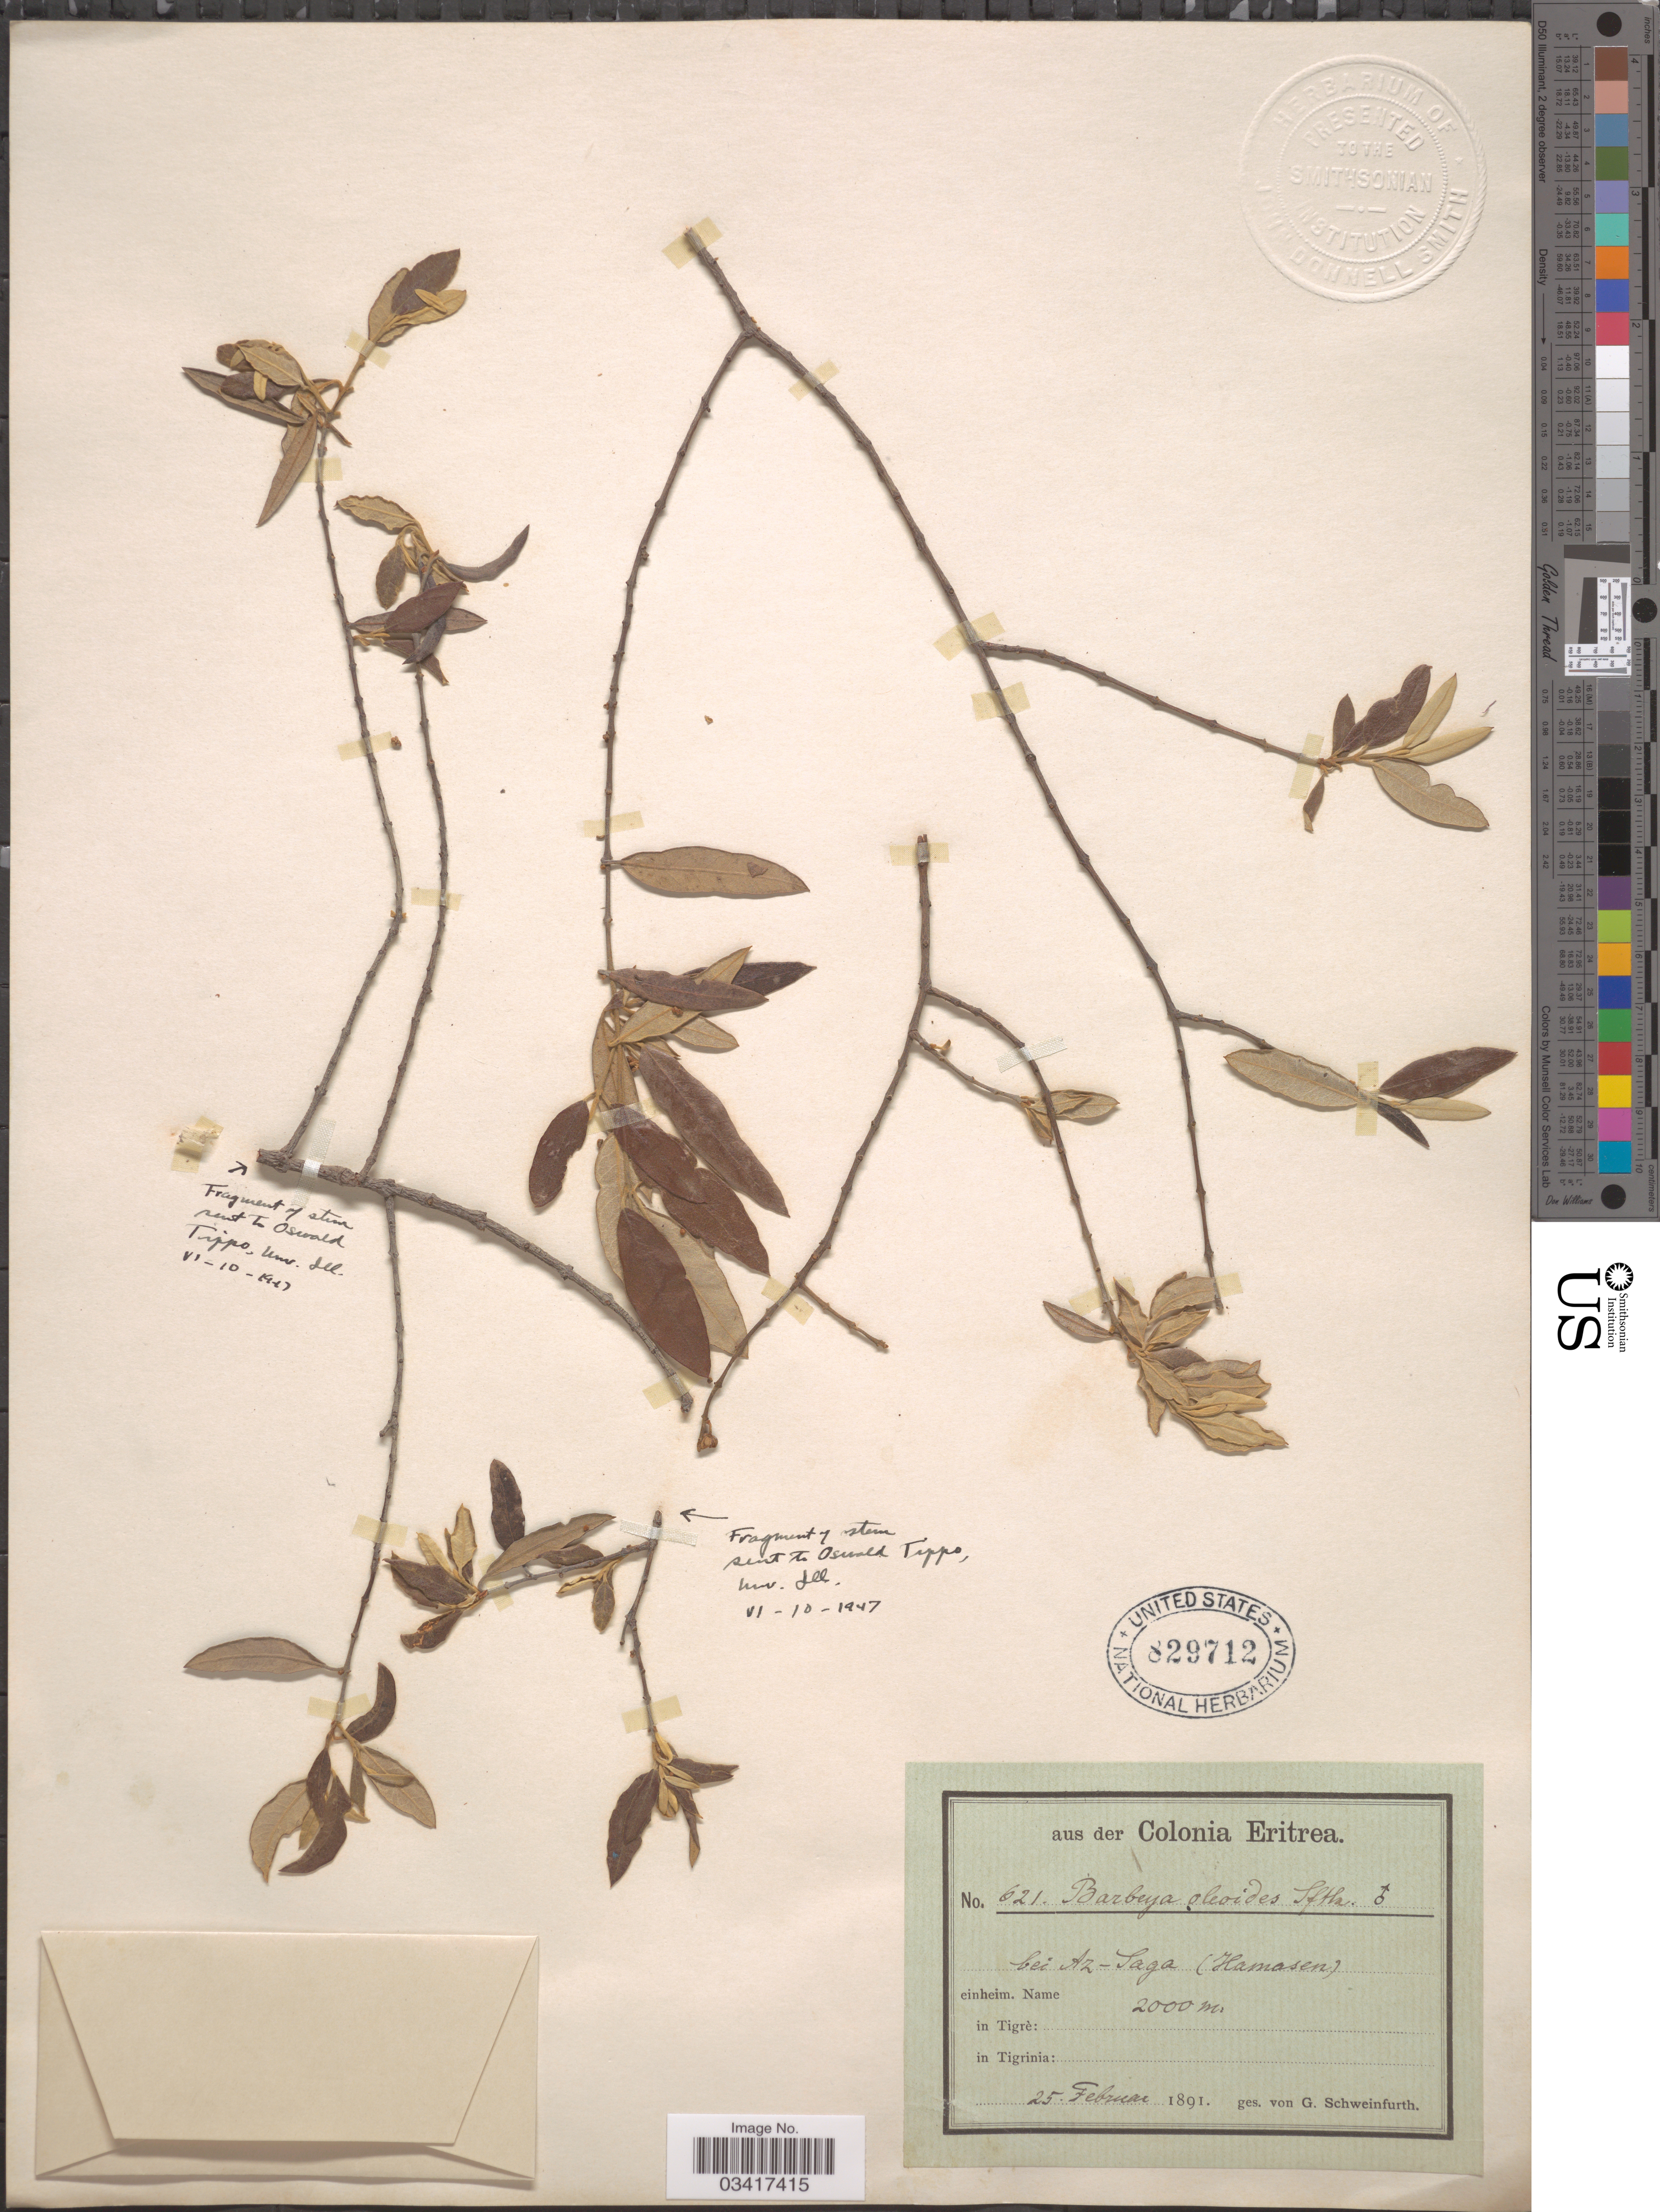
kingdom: Plantae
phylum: Tracheophyta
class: Magnoliopsida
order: Rosales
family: Barbeyaceae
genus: Barbeya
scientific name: Barbeya oleoides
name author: Schweinf.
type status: Isosyntype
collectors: G. A. Schweinfurth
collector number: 621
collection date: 1891-02-25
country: Eritrea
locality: Colonia Eritrea, bei Az-Saga (Hamasen).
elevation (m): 2000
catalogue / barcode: US 829712